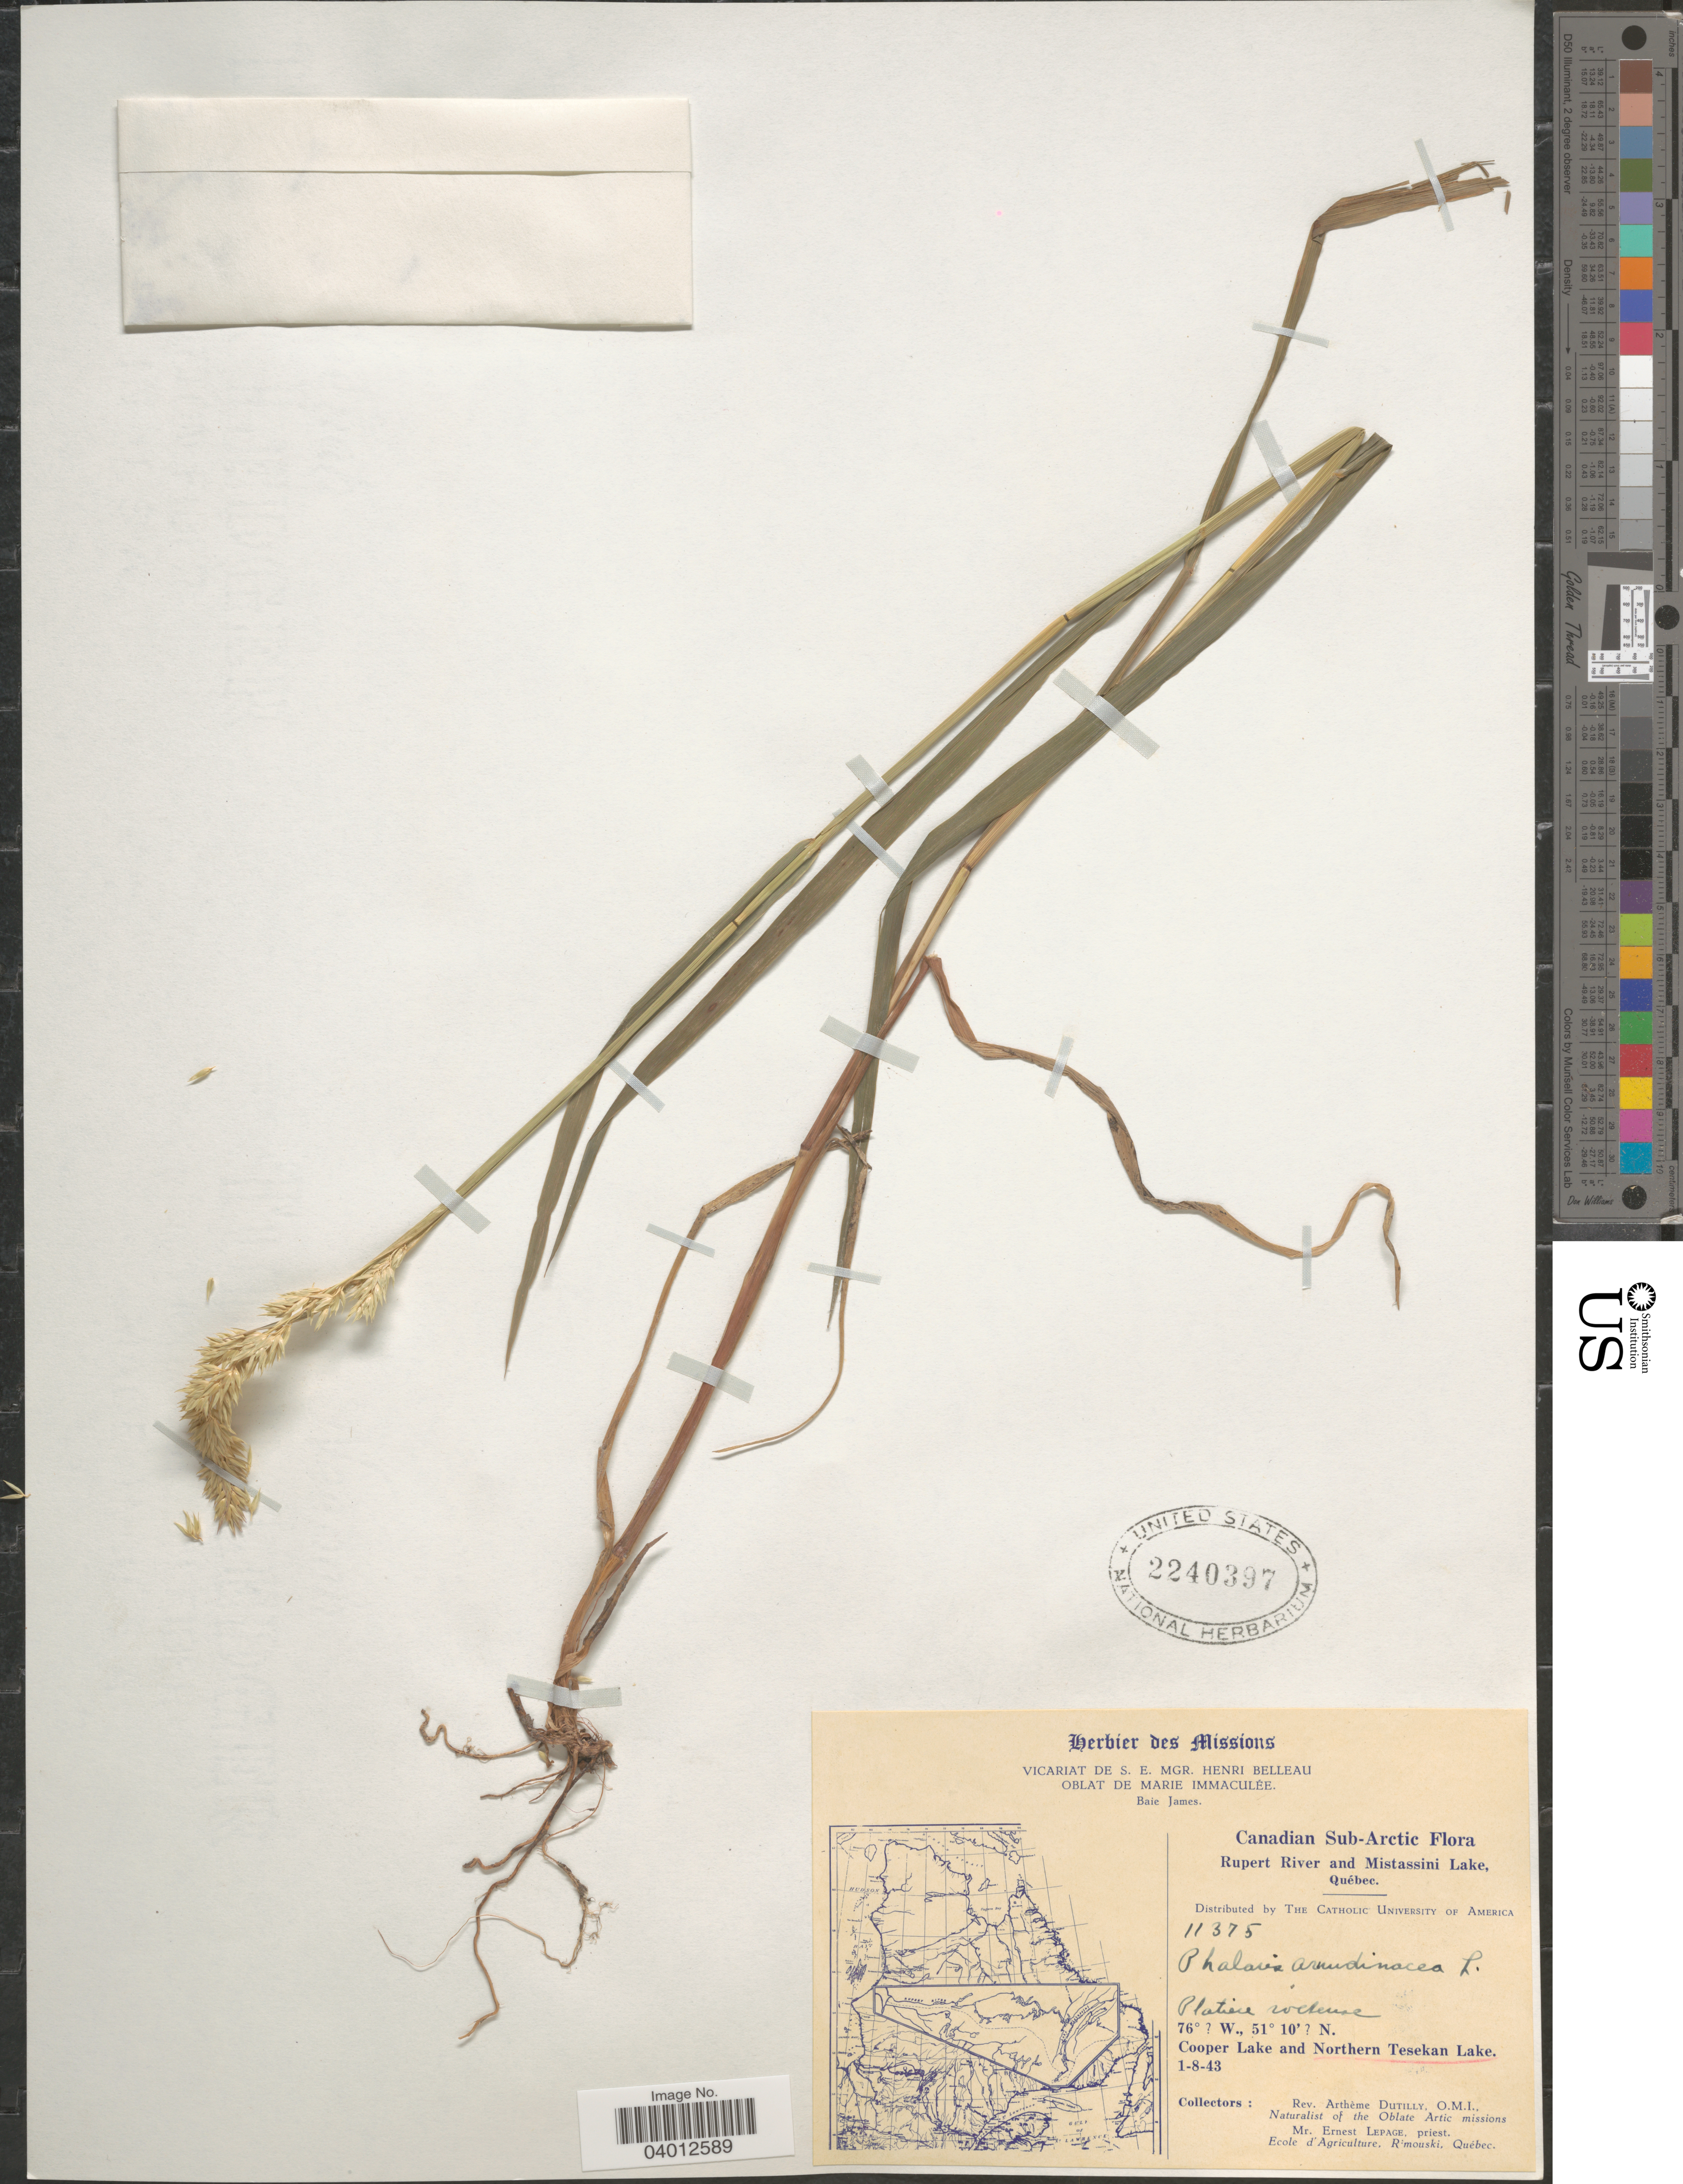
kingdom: Plantae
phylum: Tracheophyta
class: Liliopsida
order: Poales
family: Poaceae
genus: Phalaris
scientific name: Phalaris arundinacea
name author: L.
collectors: A. Dutilly & E. Lepage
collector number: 11375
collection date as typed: Transcribed d/m/y: 1/8/43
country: Canada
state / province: Quebec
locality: Canadian Sub-Arctic. Ruper River and Mistassini Lake. Northern Tesekan Lake.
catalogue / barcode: US 2240397